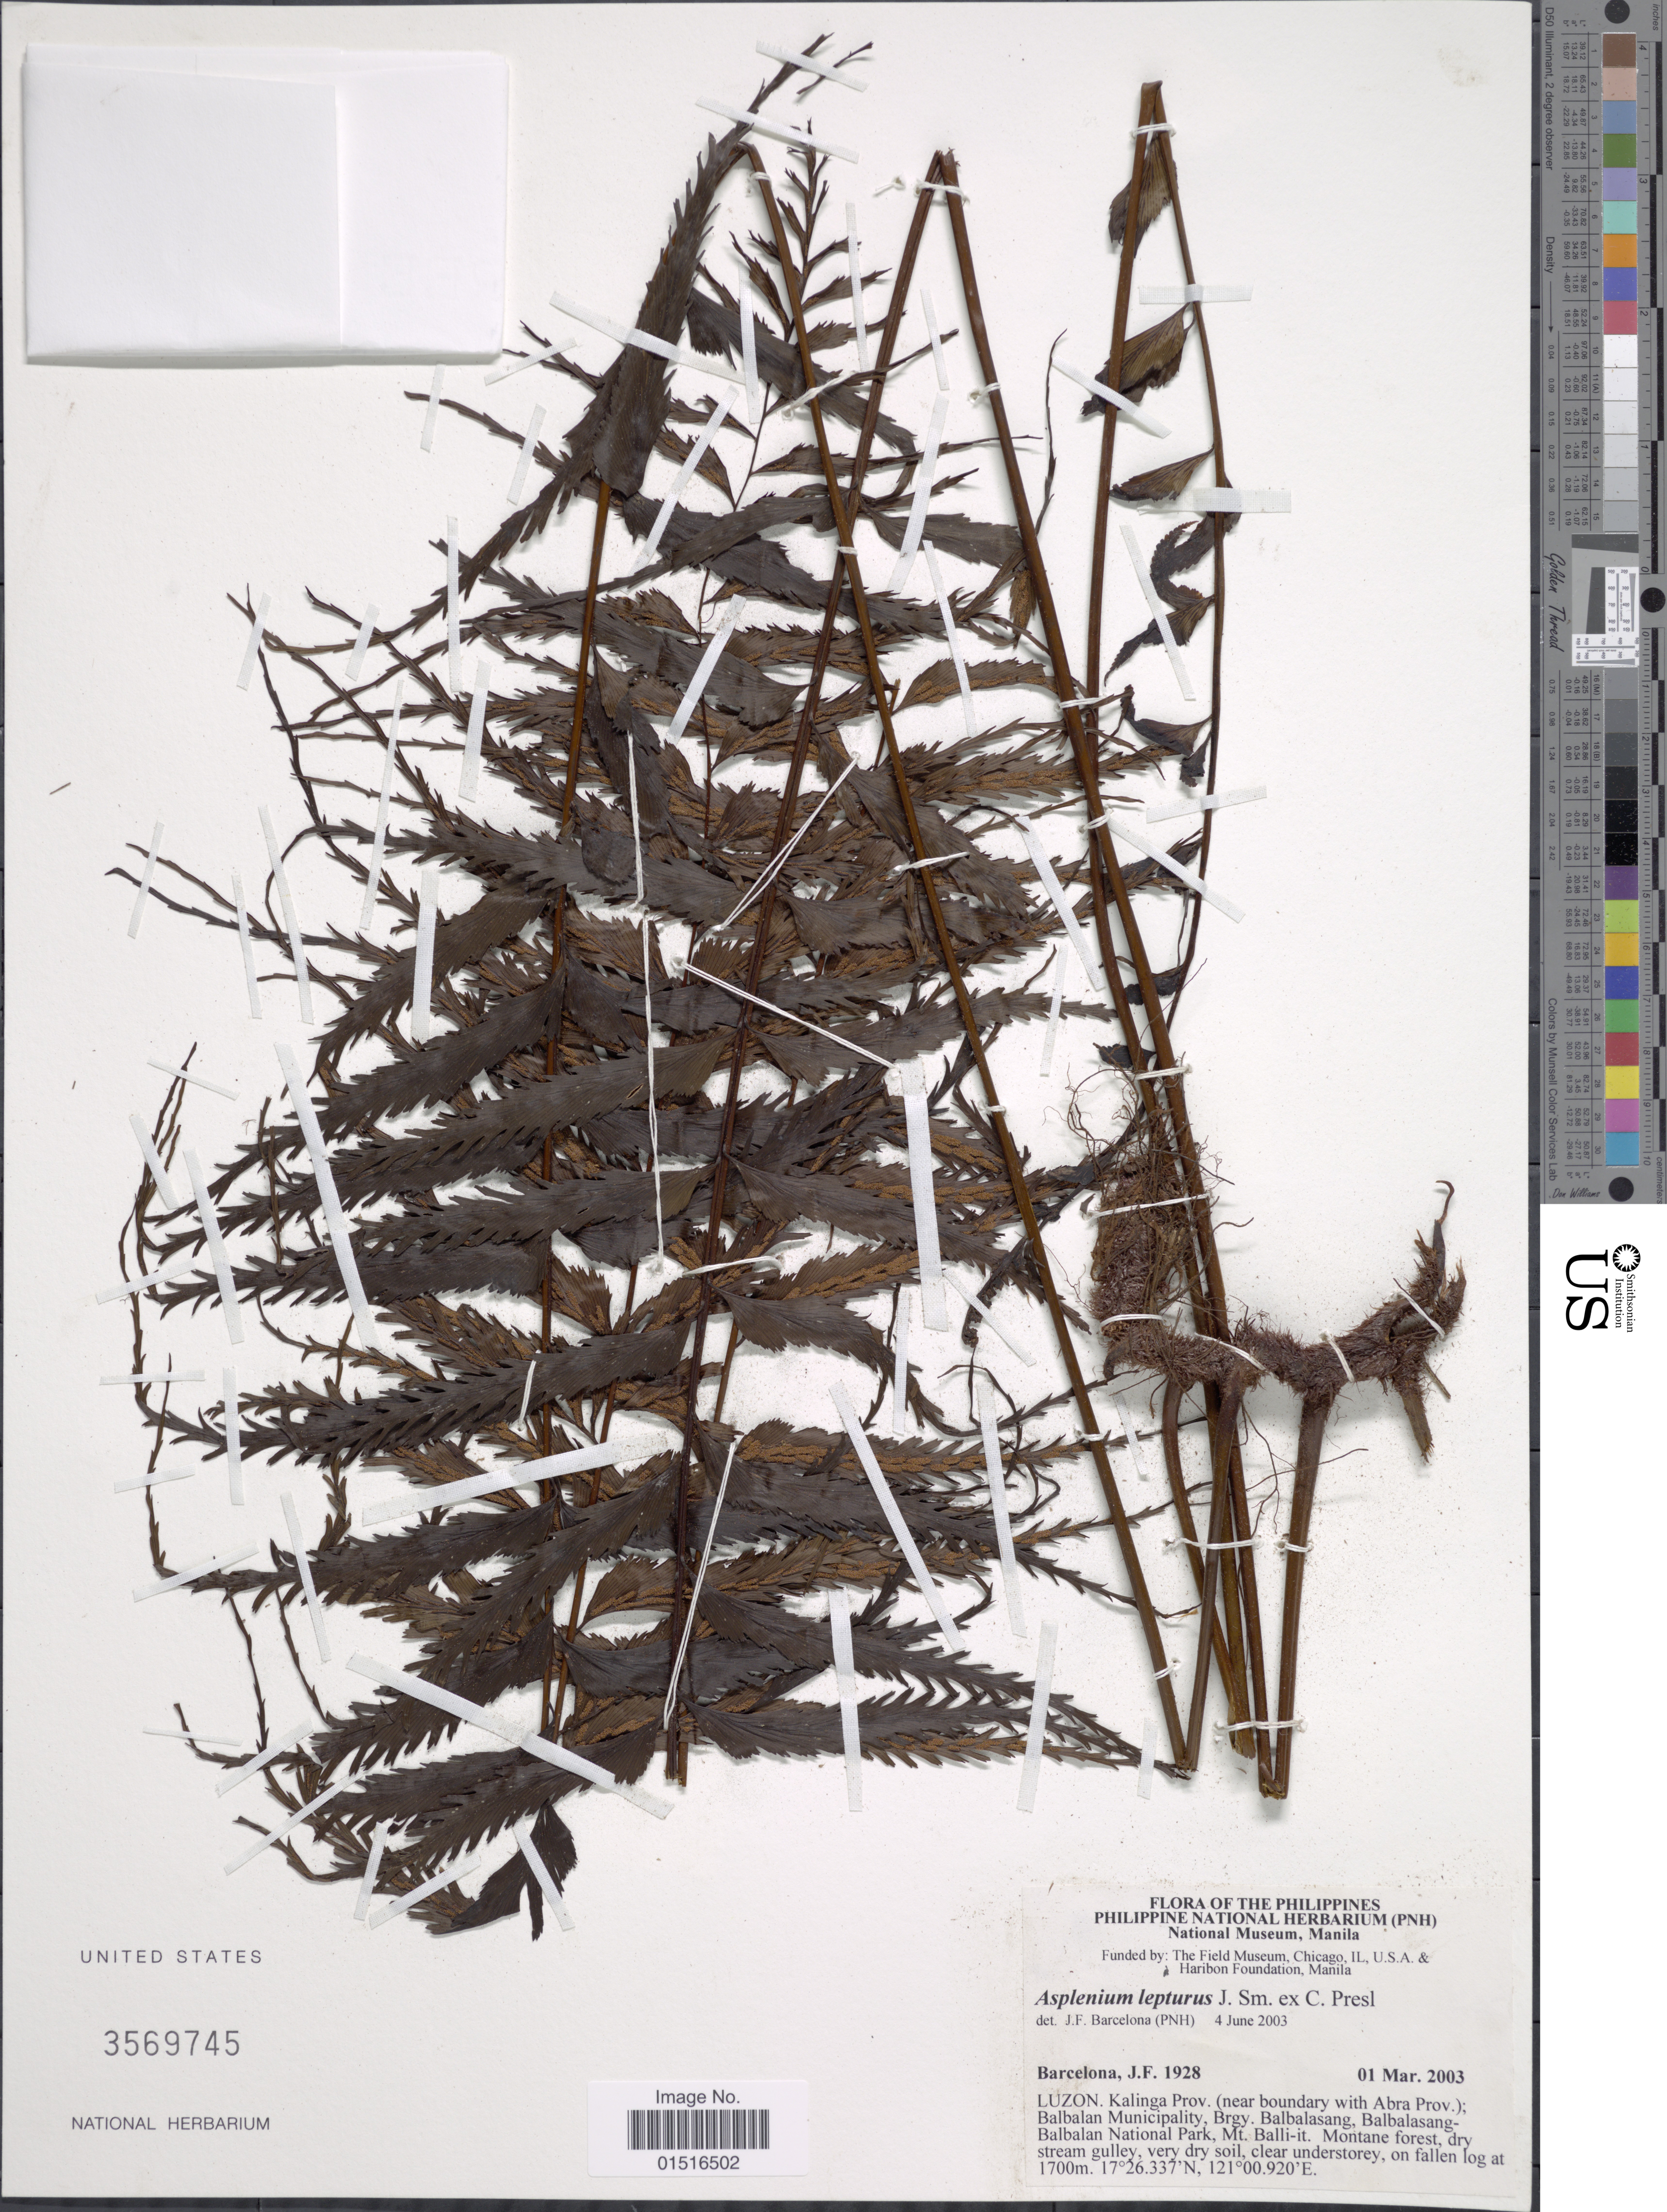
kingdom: Plantae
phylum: Tracheophyta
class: Polypodiopsida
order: Polypodiales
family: Aspleniaceae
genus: Asplenium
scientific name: Asplenium lepturus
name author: J. Sm. ex C. Presl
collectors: J. F. Barcelona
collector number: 1928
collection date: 2003-03-01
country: Philippines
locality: Luzon, Kalinga Prov. (near boundary with Abra Prov.); Balbalan Municipality, Brgy.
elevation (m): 1700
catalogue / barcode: US 3569745